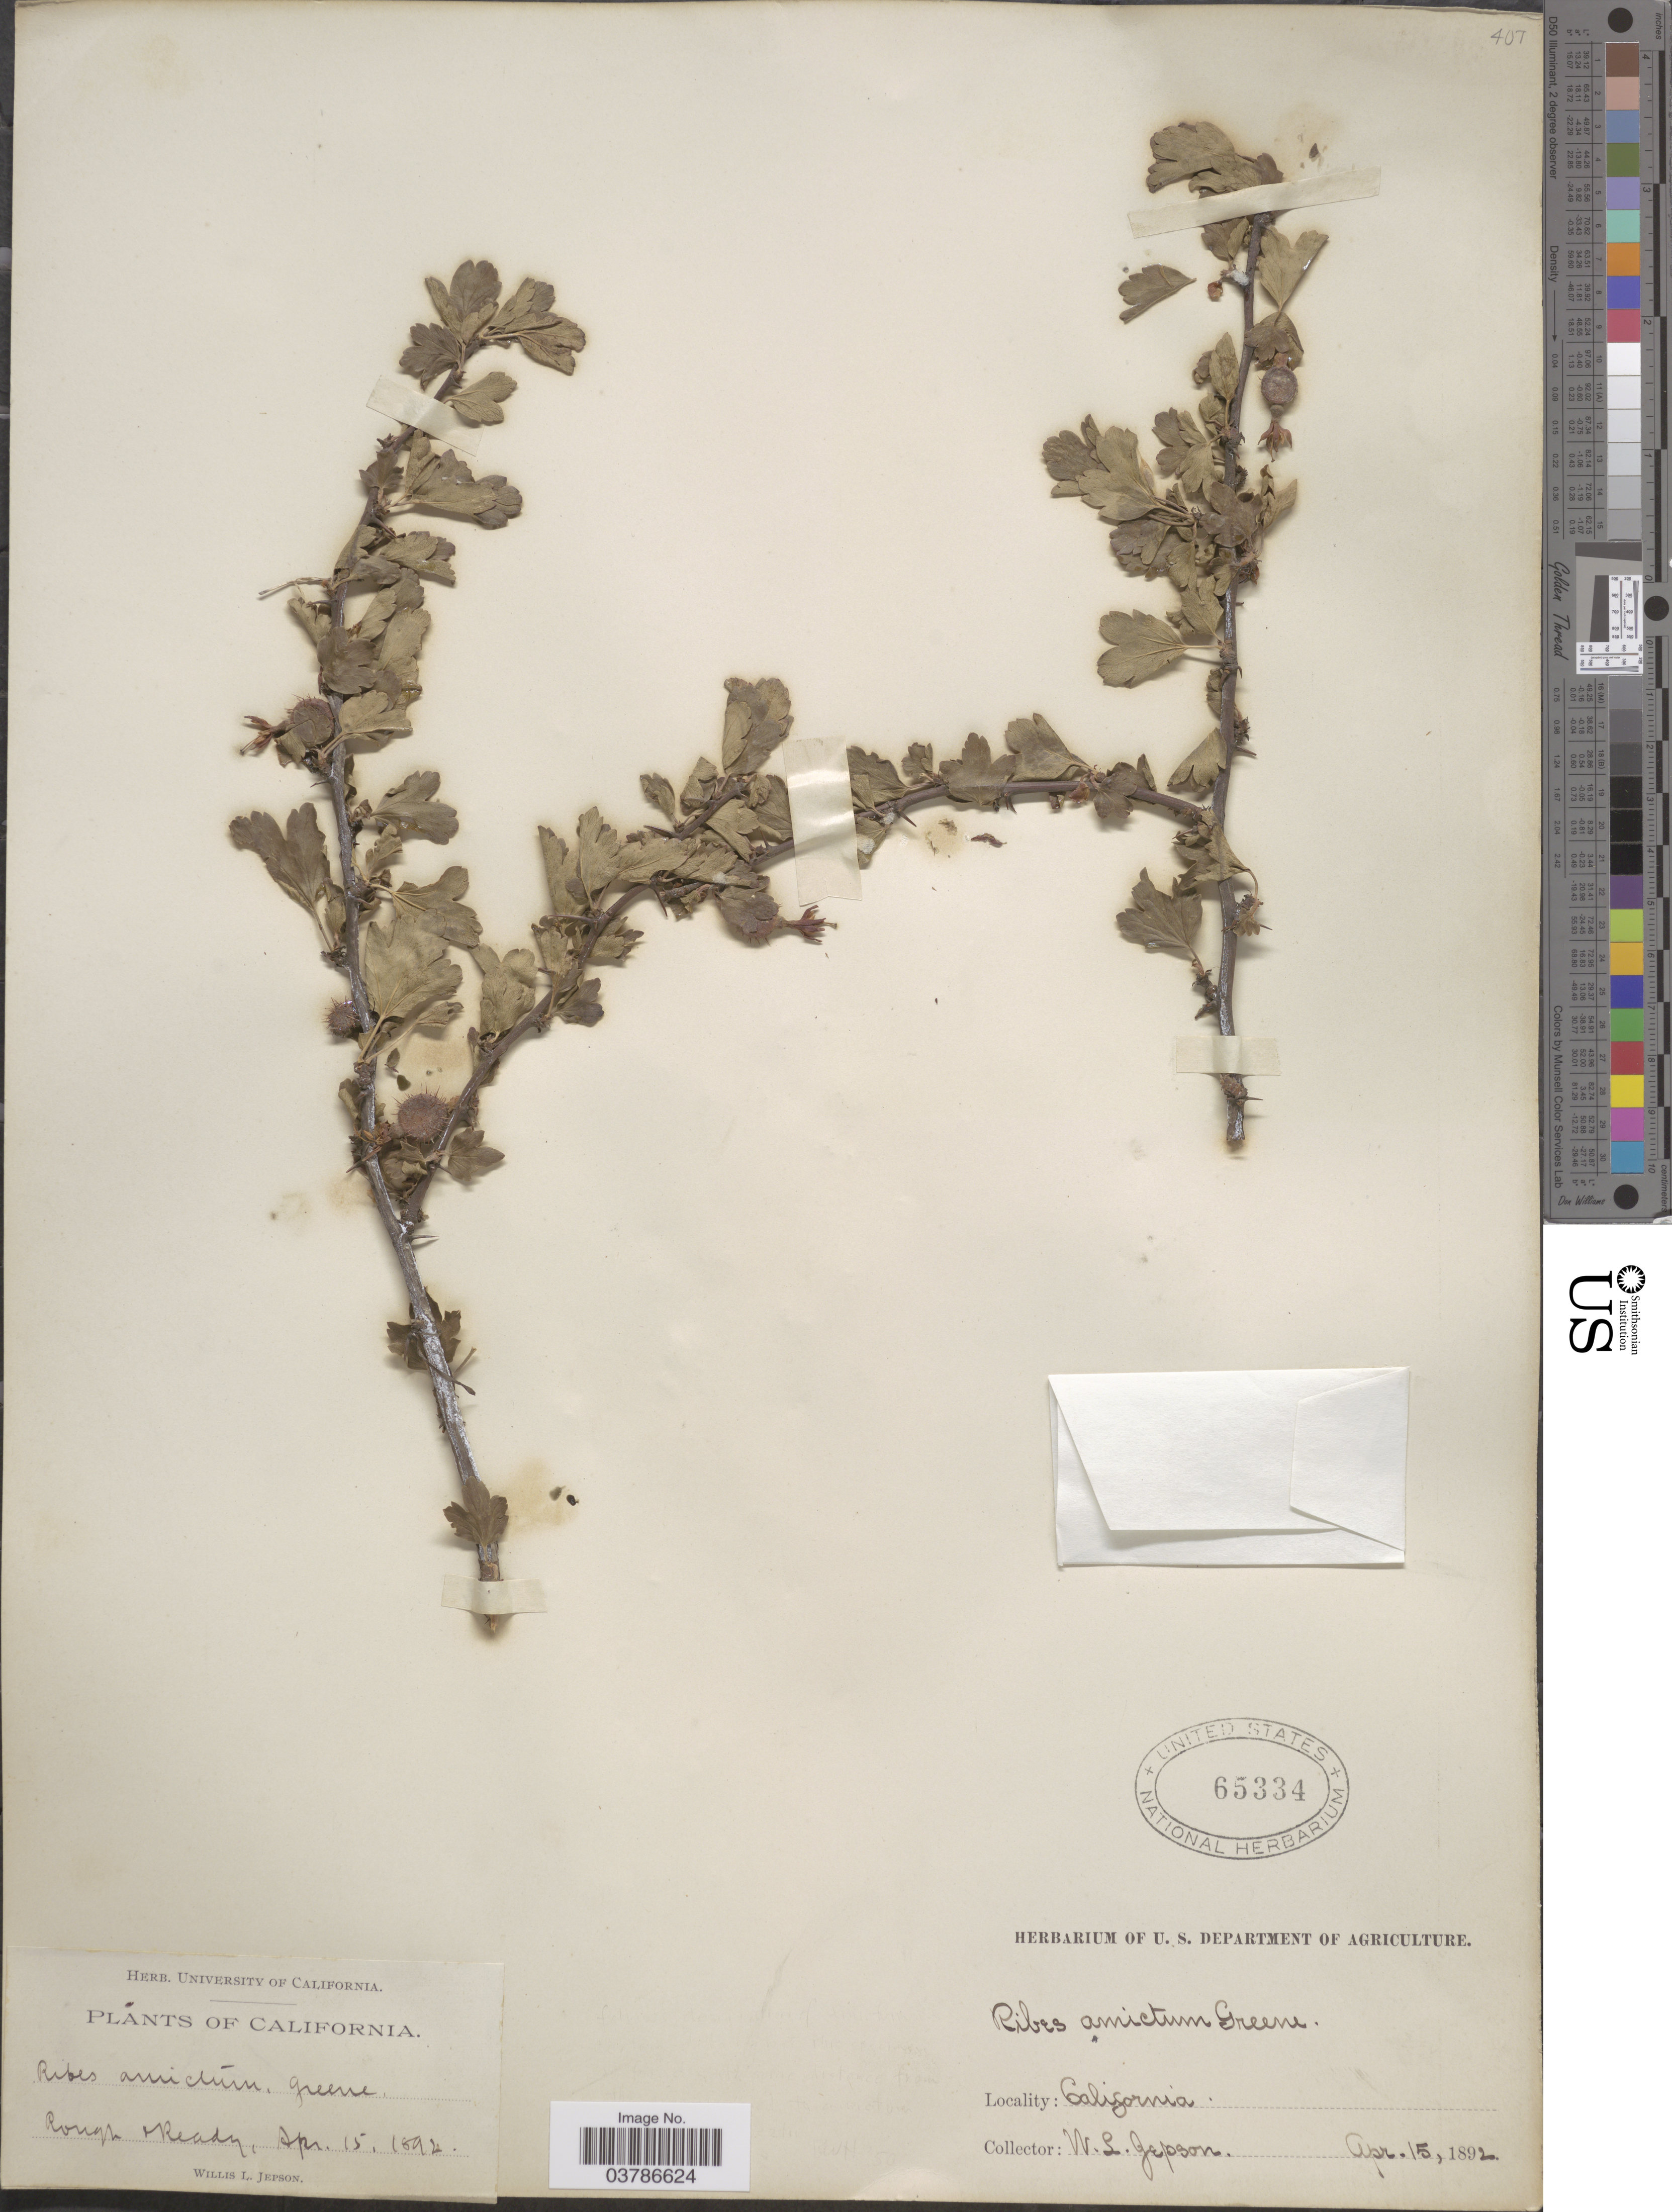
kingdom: Plantae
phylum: Tracheophyta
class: Magnoliopsida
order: Saxifragales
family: Grossulariaceae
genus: Ribes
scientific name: Ribes roezlii var. amictum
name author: (Greene) Jeps.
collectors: W. L. Jepson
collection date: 1892-04-15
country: United States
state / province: California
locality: Rough & Ready.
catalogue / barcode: US 65334